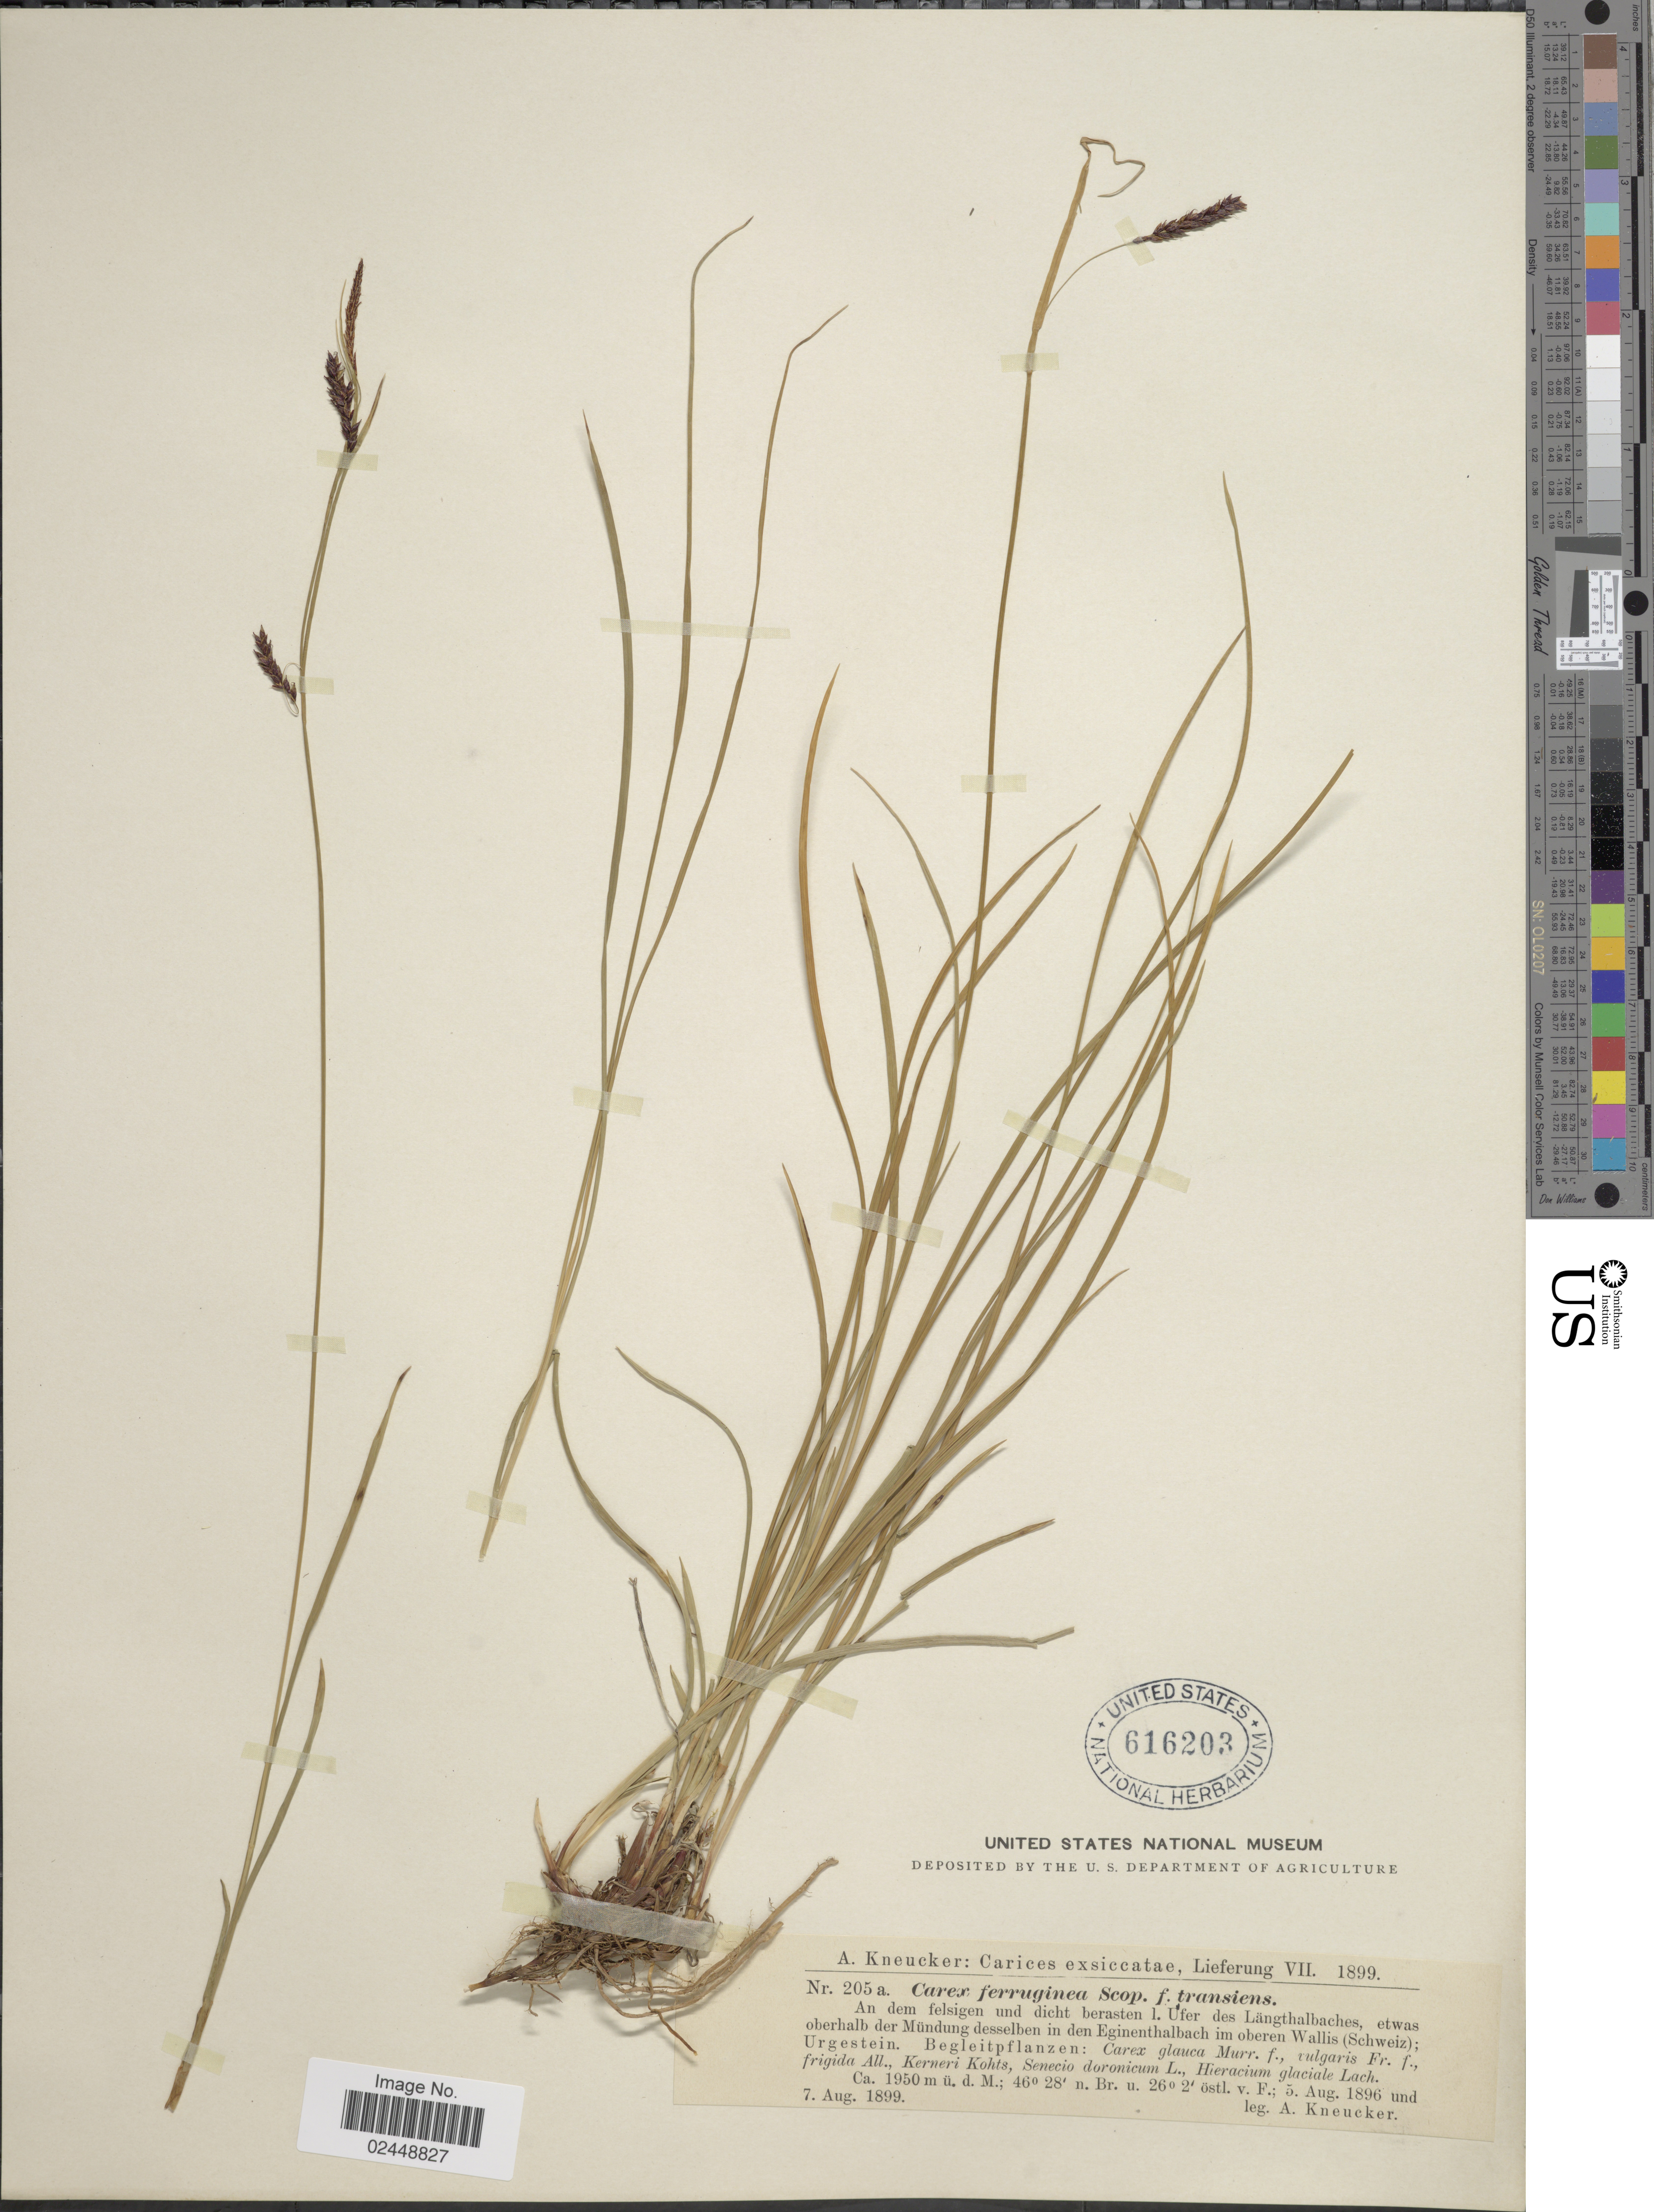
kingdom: Plantae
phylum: Tracheophyta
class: Liliopsida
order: Poales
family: Cyperaceae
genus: Carex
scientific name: Carex ferruginea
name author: Scop.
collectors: A. Kneucker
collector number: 205a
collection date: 1896-08-05/1899-08-07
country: Switzerland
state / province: Valais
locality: Ufer des Langthalbaches etwas oberhalb der Mundung desselben in den Eginenthalbach im oberen Wallis (Schweiz)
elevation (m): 1950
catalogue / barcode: US 616203